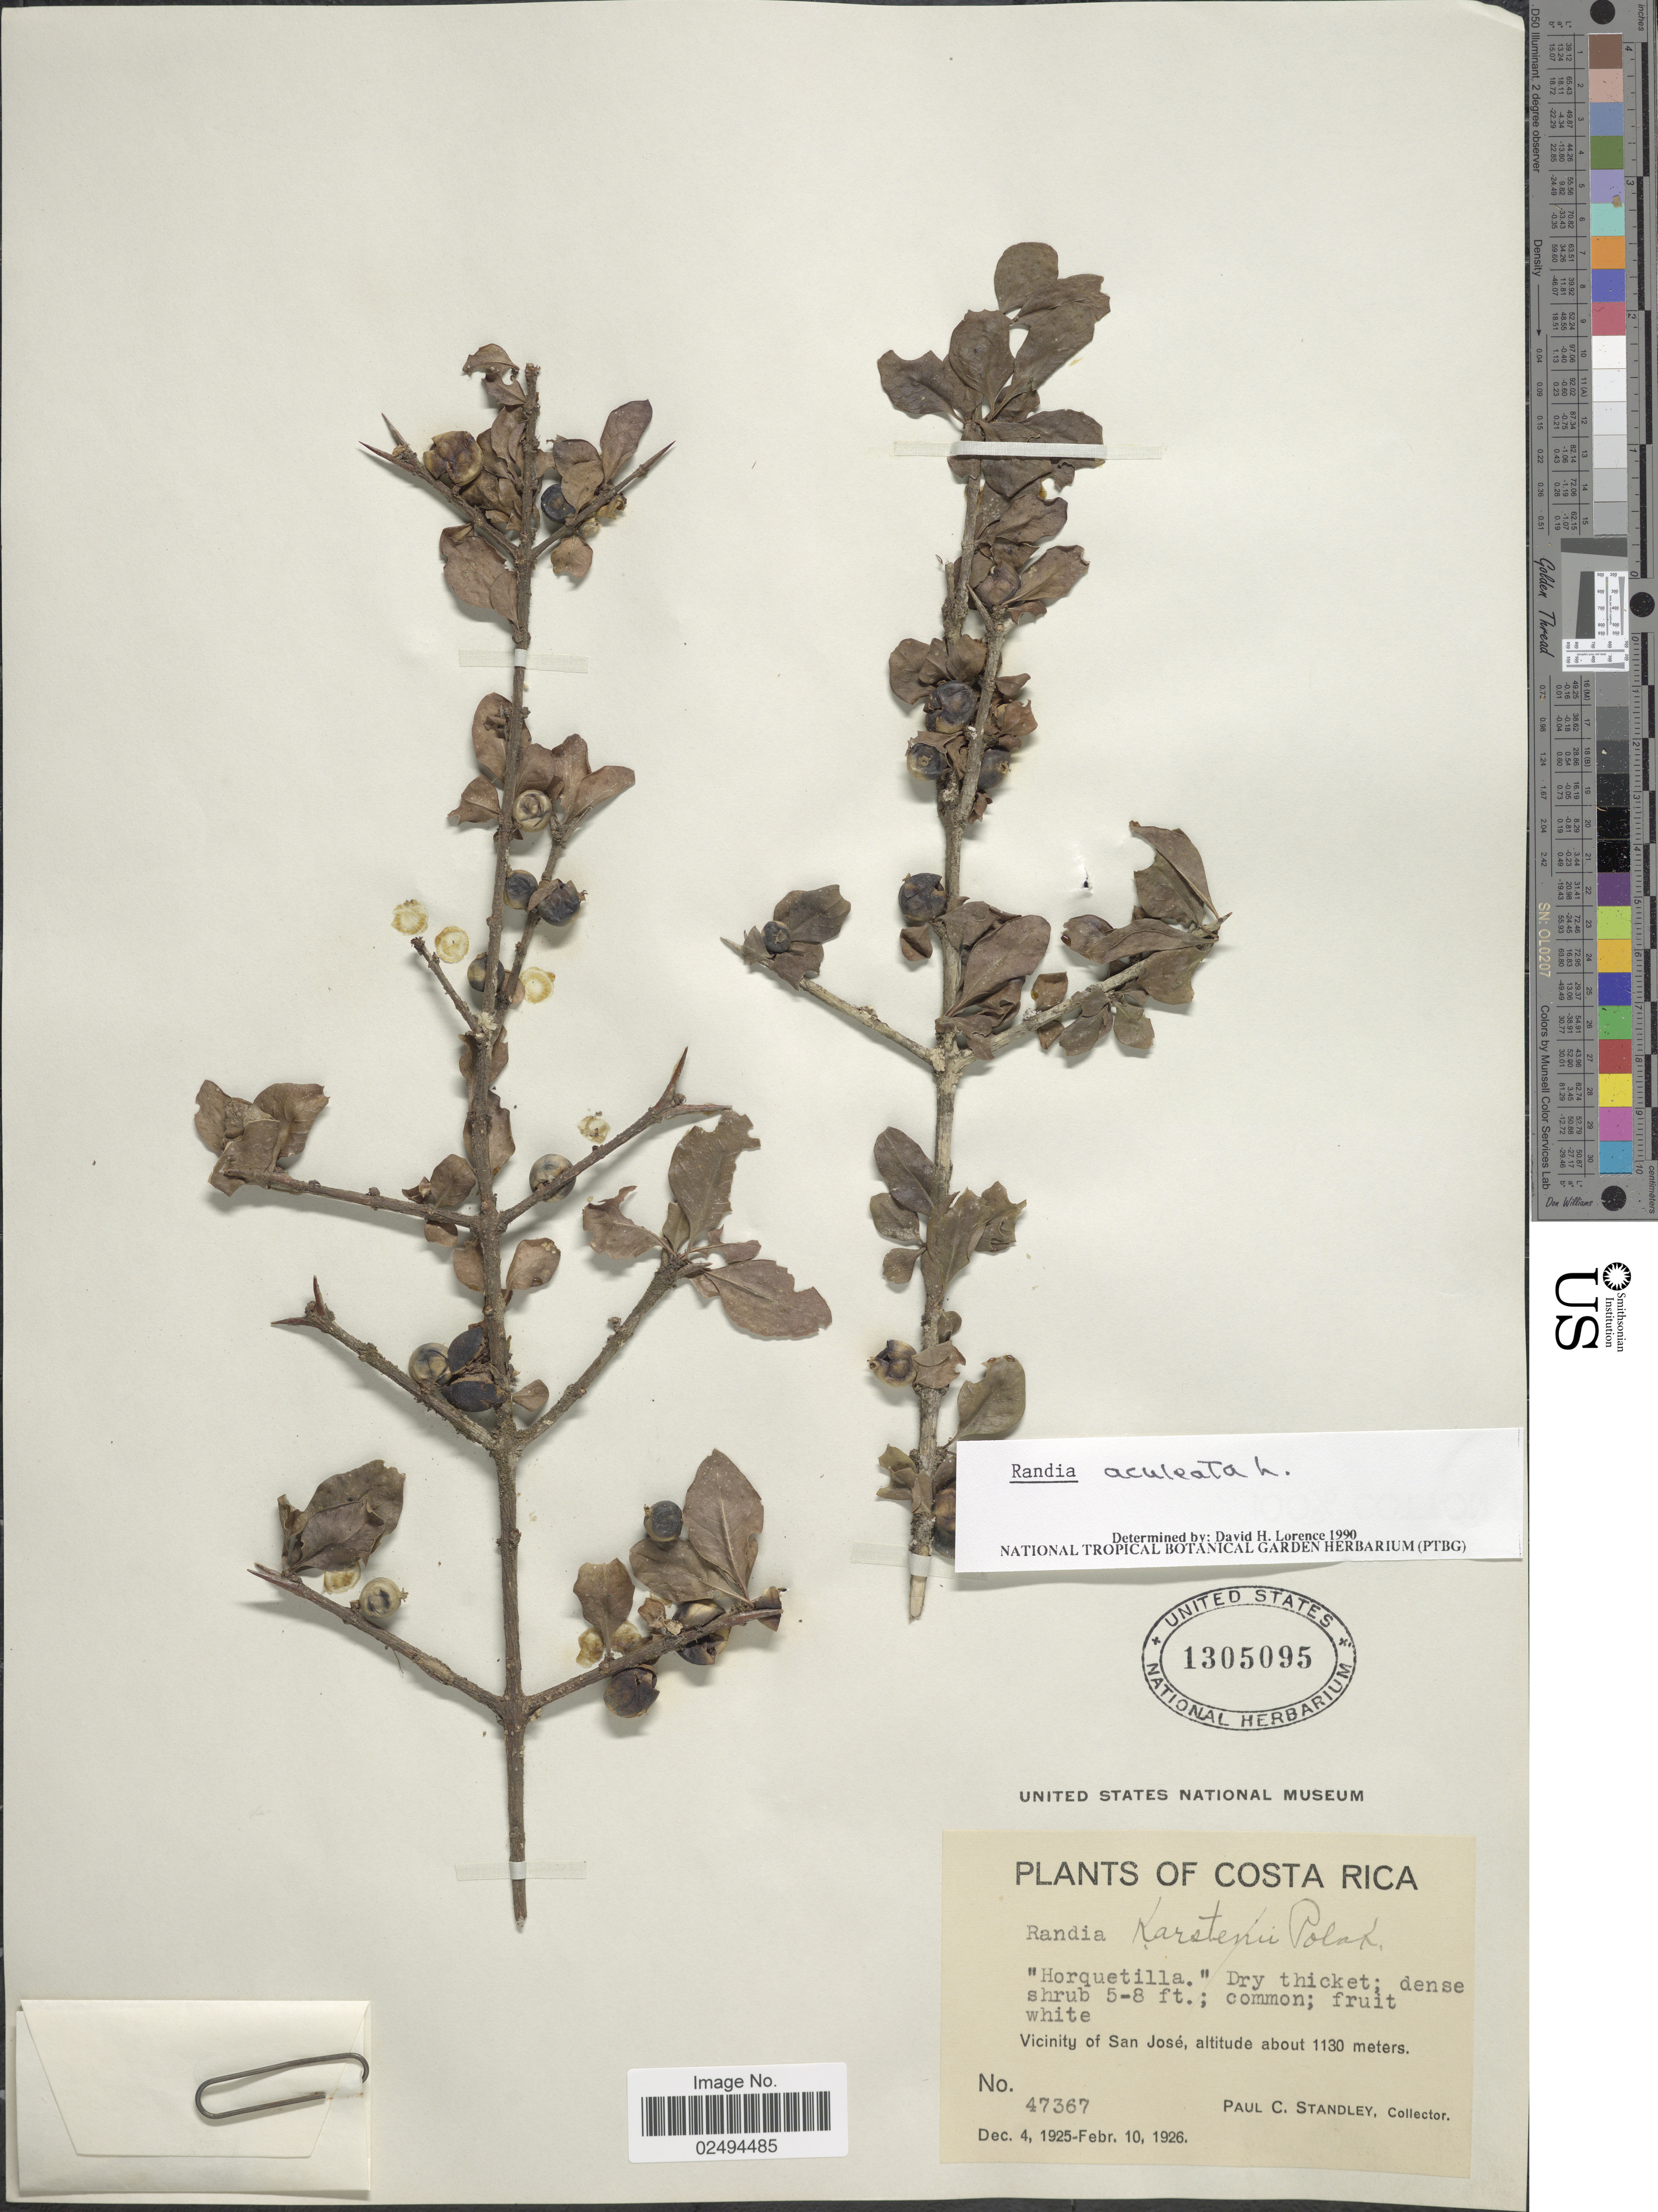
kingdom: Plantae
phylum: Tracheophyta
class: Magnoliopsida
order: Gentianales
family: Rubiaceae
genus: Randia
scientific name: Randia aculeata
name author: L.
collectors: P. C. Standley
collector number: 47367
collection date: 1925-12-04/1926-02-10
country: Costa Rica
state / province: San José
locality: Vicinity of San Jose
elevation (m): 1130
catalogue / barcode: US 1305095